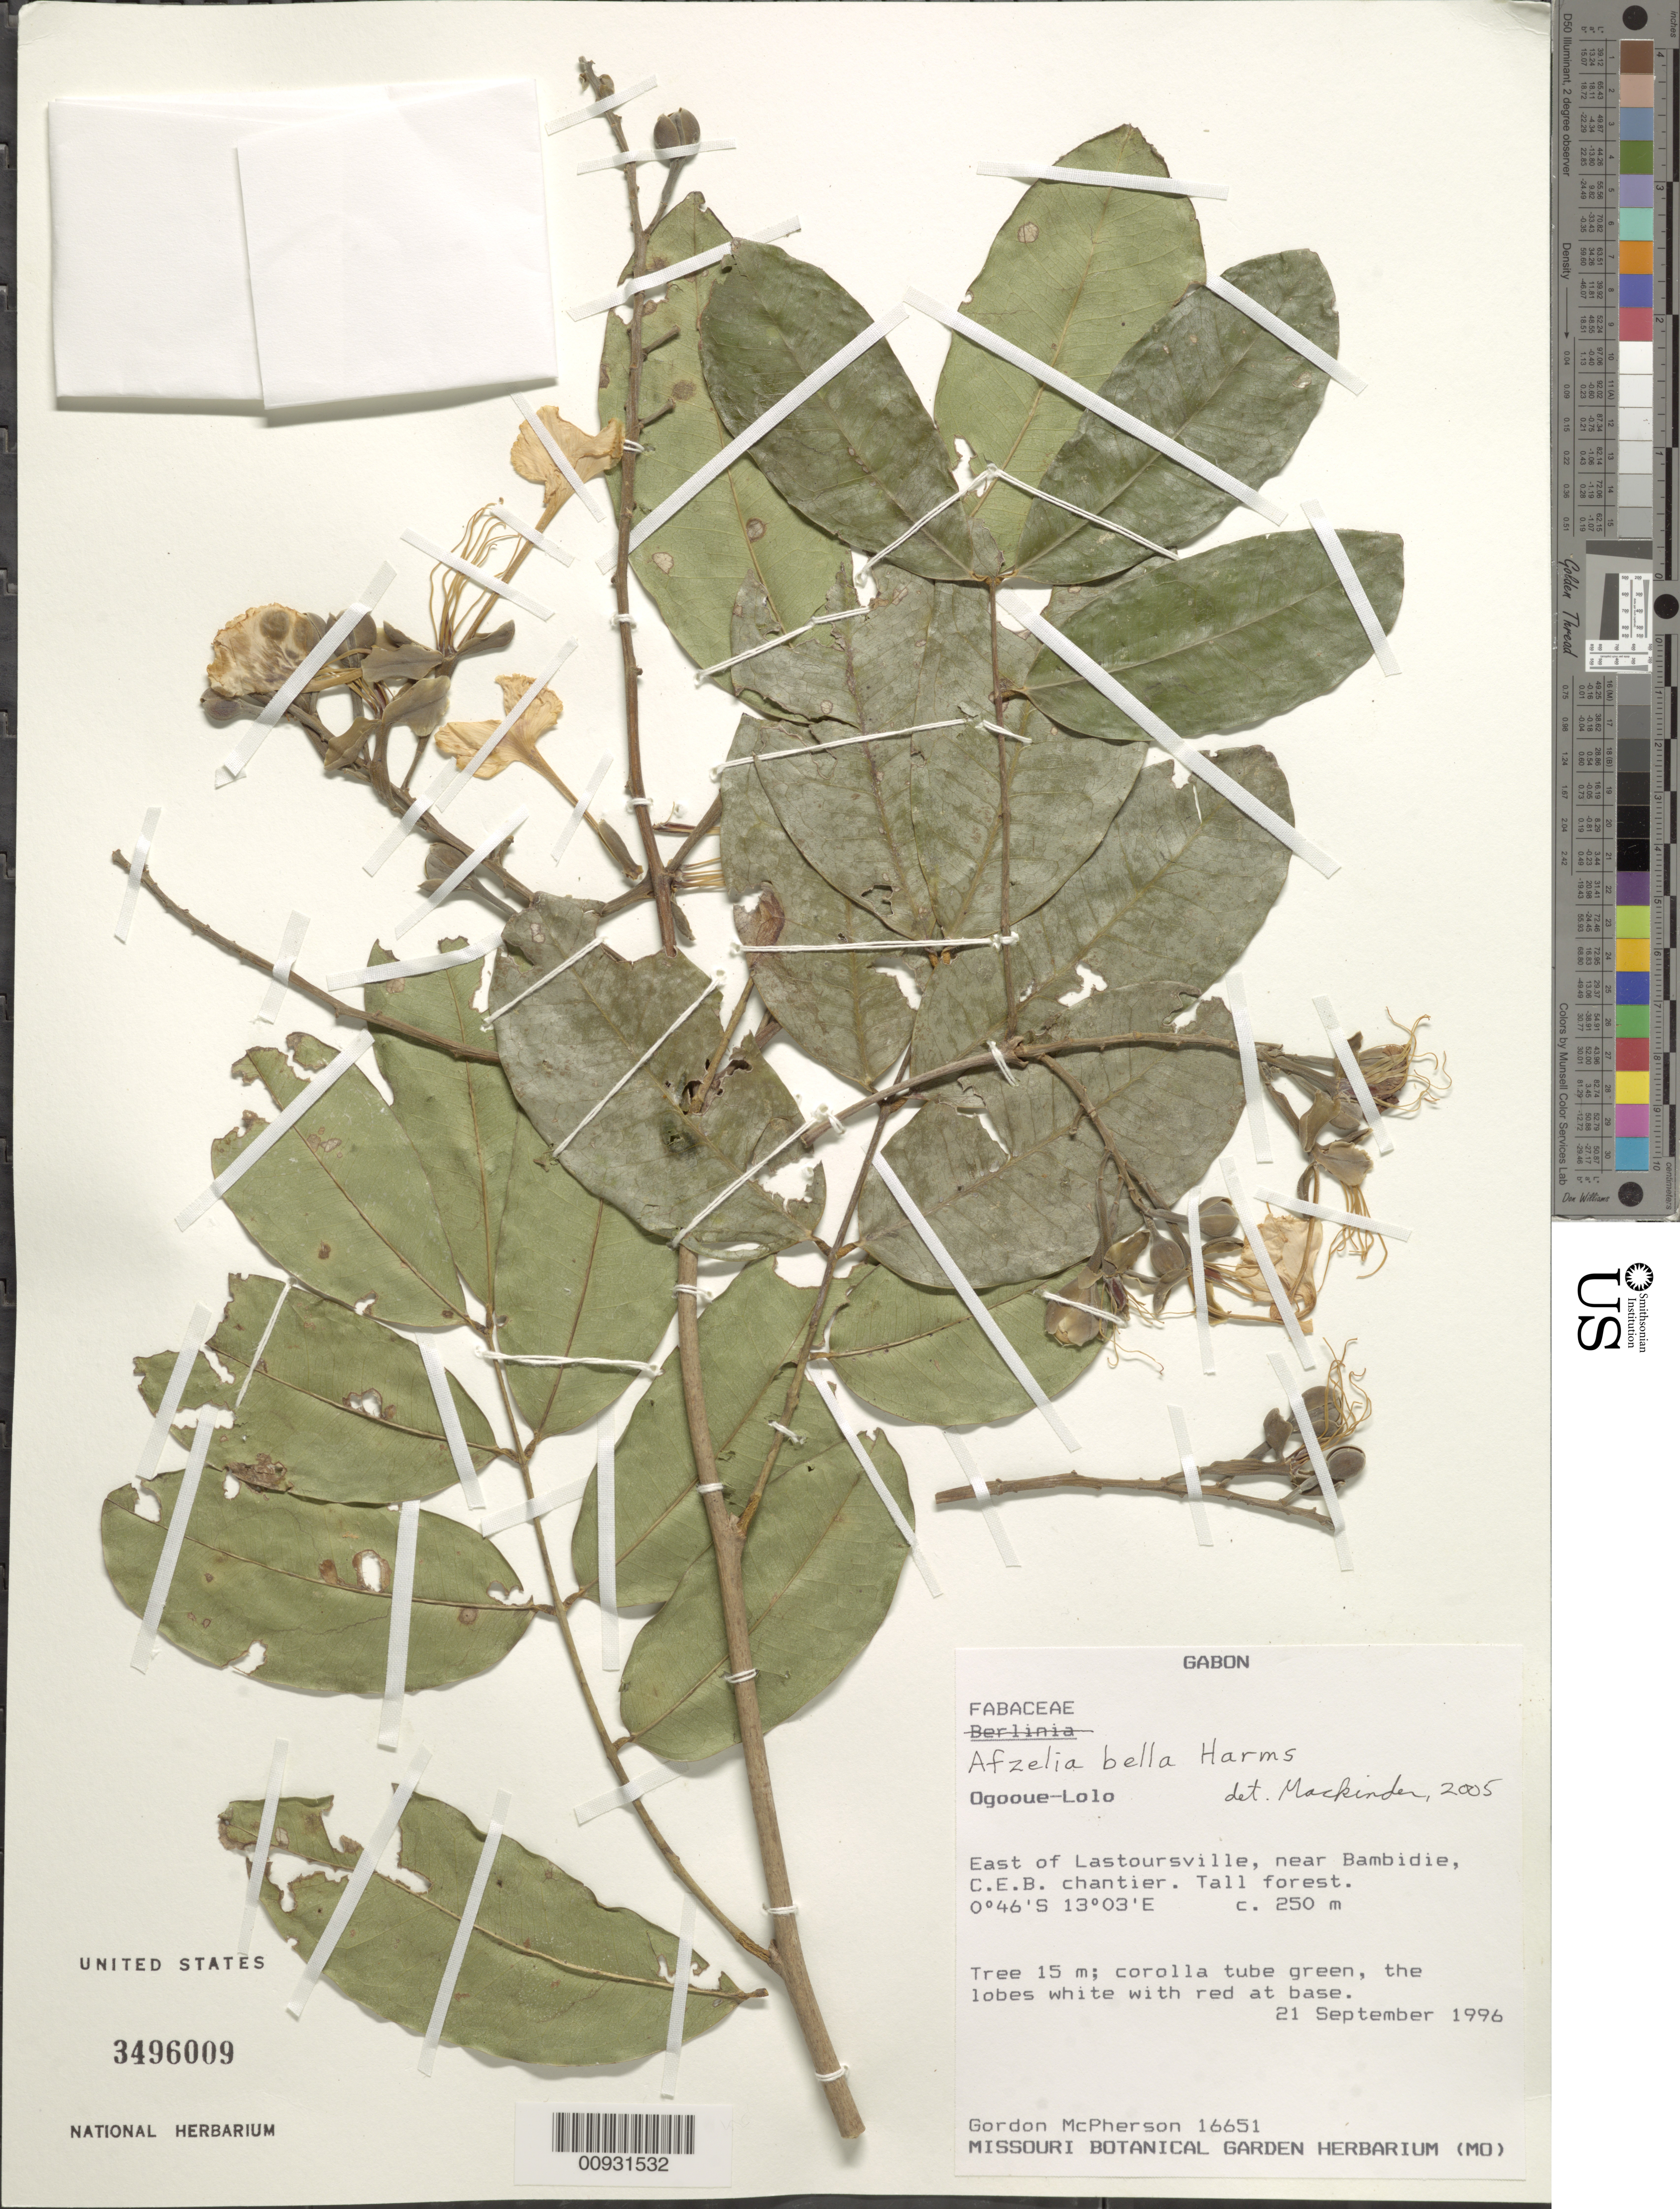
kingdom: Plantae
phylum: Tracheophyta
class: Magnoliopsida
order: Fabales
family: Fabaceae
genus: Afzelia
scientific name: Afzelia bella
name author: Harms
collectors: G. D. McPherson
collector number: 16651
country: Gabon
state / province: Ogooué-Lolo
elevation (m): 250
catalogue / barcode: US 3496009